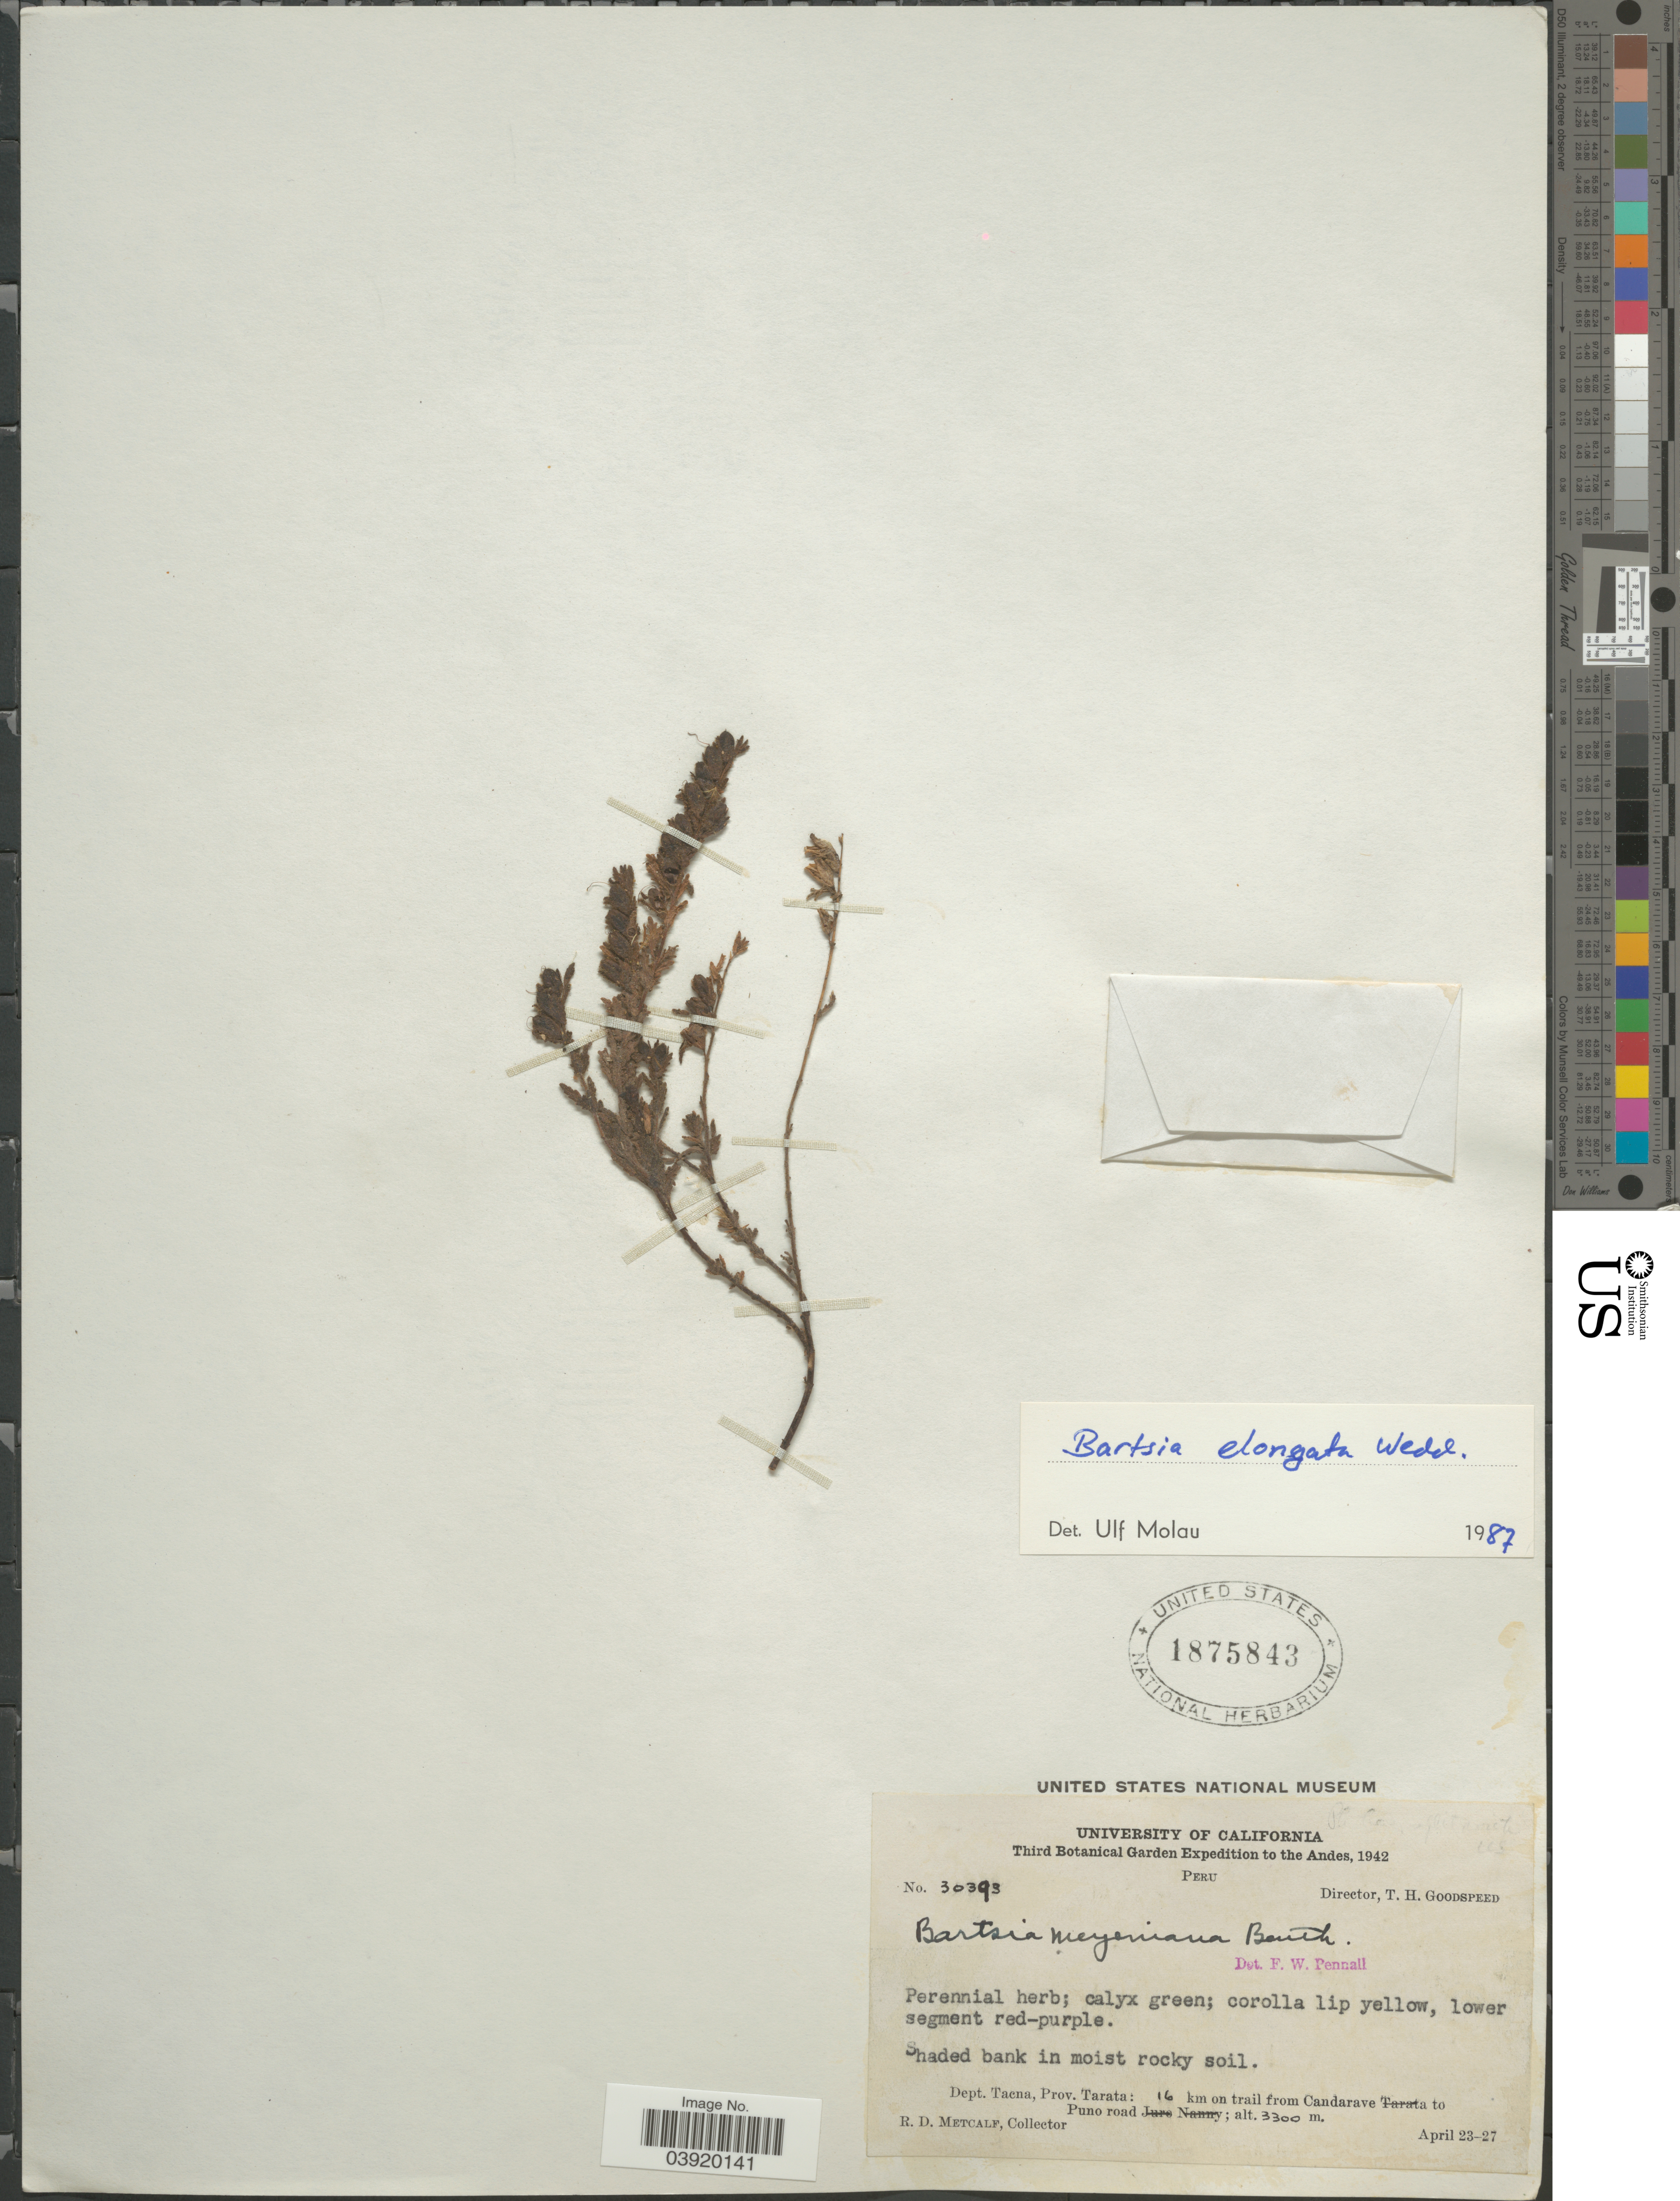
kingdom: Plantae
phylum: Tracheophyta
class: Magnoliopsida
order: Lamiales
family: Orobanchaceae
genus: Bartsia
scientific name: Bartsia elongata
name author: Wedd.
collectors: R. D. Metcalf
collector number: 30393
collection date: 1942-04-23/1942-04-27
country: Peru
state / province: Tacna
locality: The Andes. Dept. Tacna, Prov. Tarata: 16 km on trail from Candarave to Puno road.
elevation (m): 3300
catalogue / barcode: US 1875843